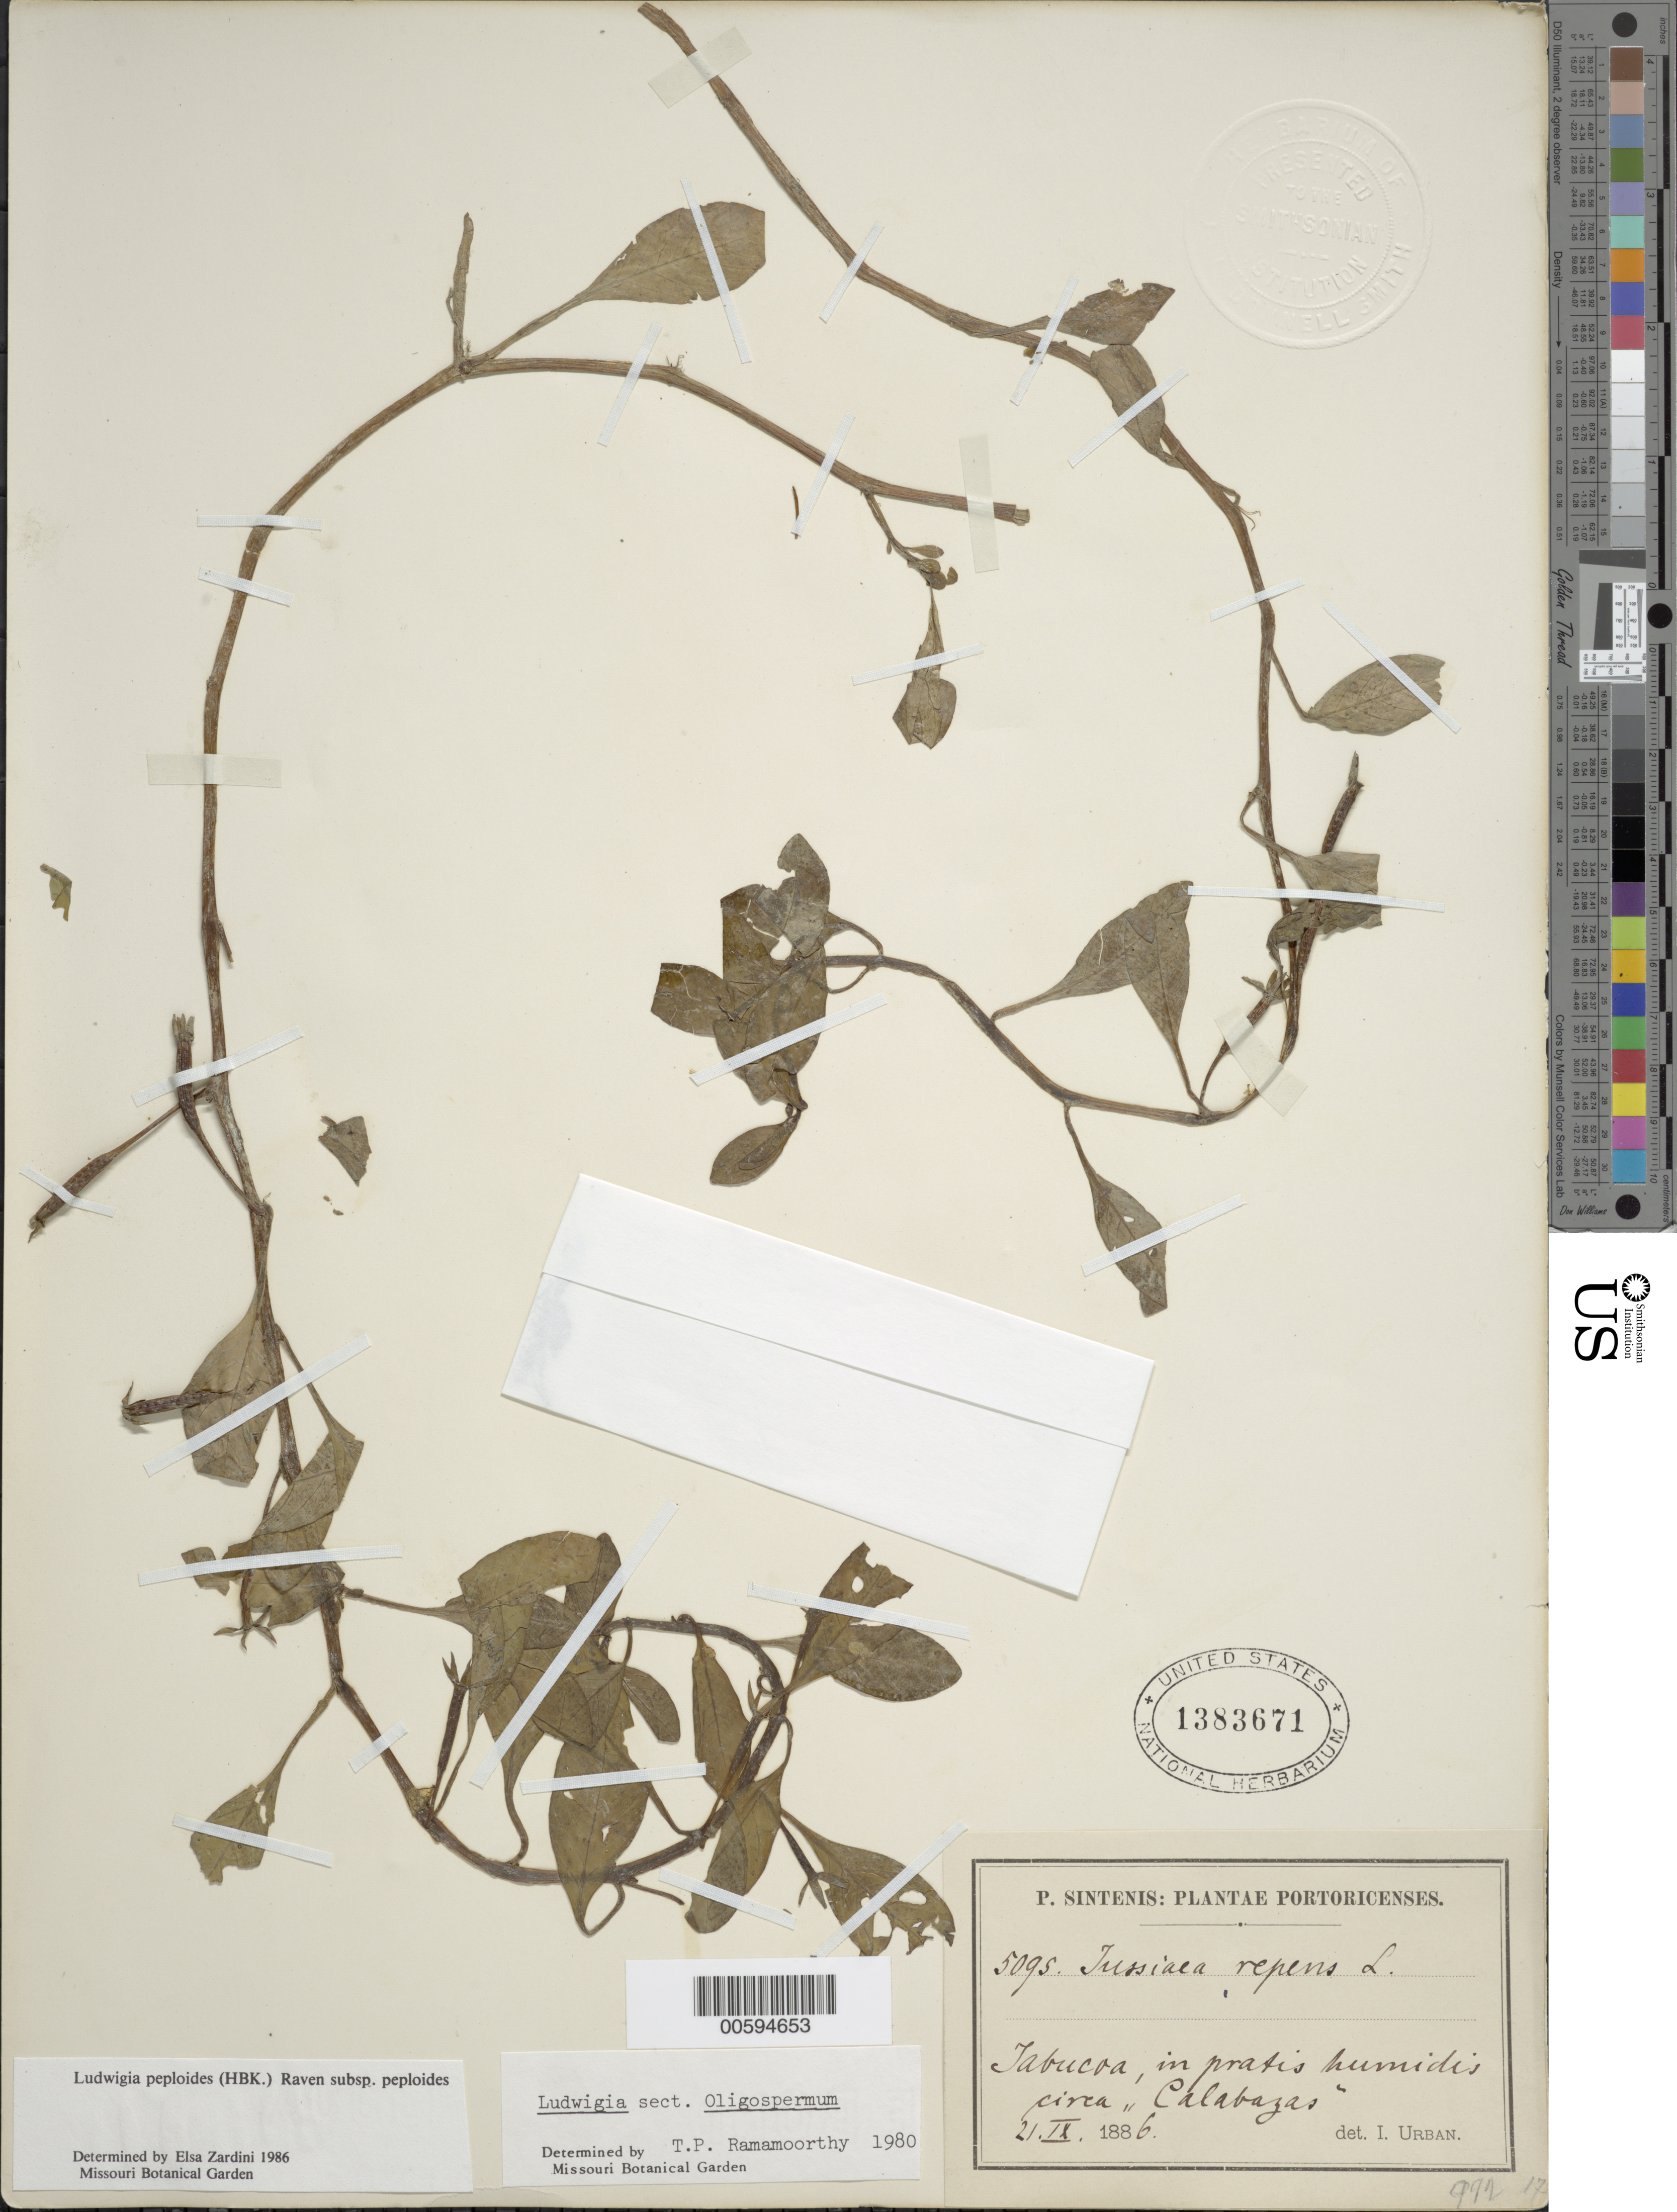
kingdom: Plantae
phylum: Tracheophyta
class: Magnoliopsida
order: Myrtales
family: Onagraceae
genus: Ludwigia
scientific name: Ludwigia peploides subsp. peploides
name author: (Kunth) P.H. Raven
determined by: Zardini, E. M.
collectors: P. Sintenis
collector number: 5095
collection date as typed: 21 Sep 1886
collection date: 1886-09-21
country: Puerto Rico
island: Greater Antilles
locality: Yabucoa, in pratis humidis circa "Calabazas"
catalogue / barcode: US 1383671